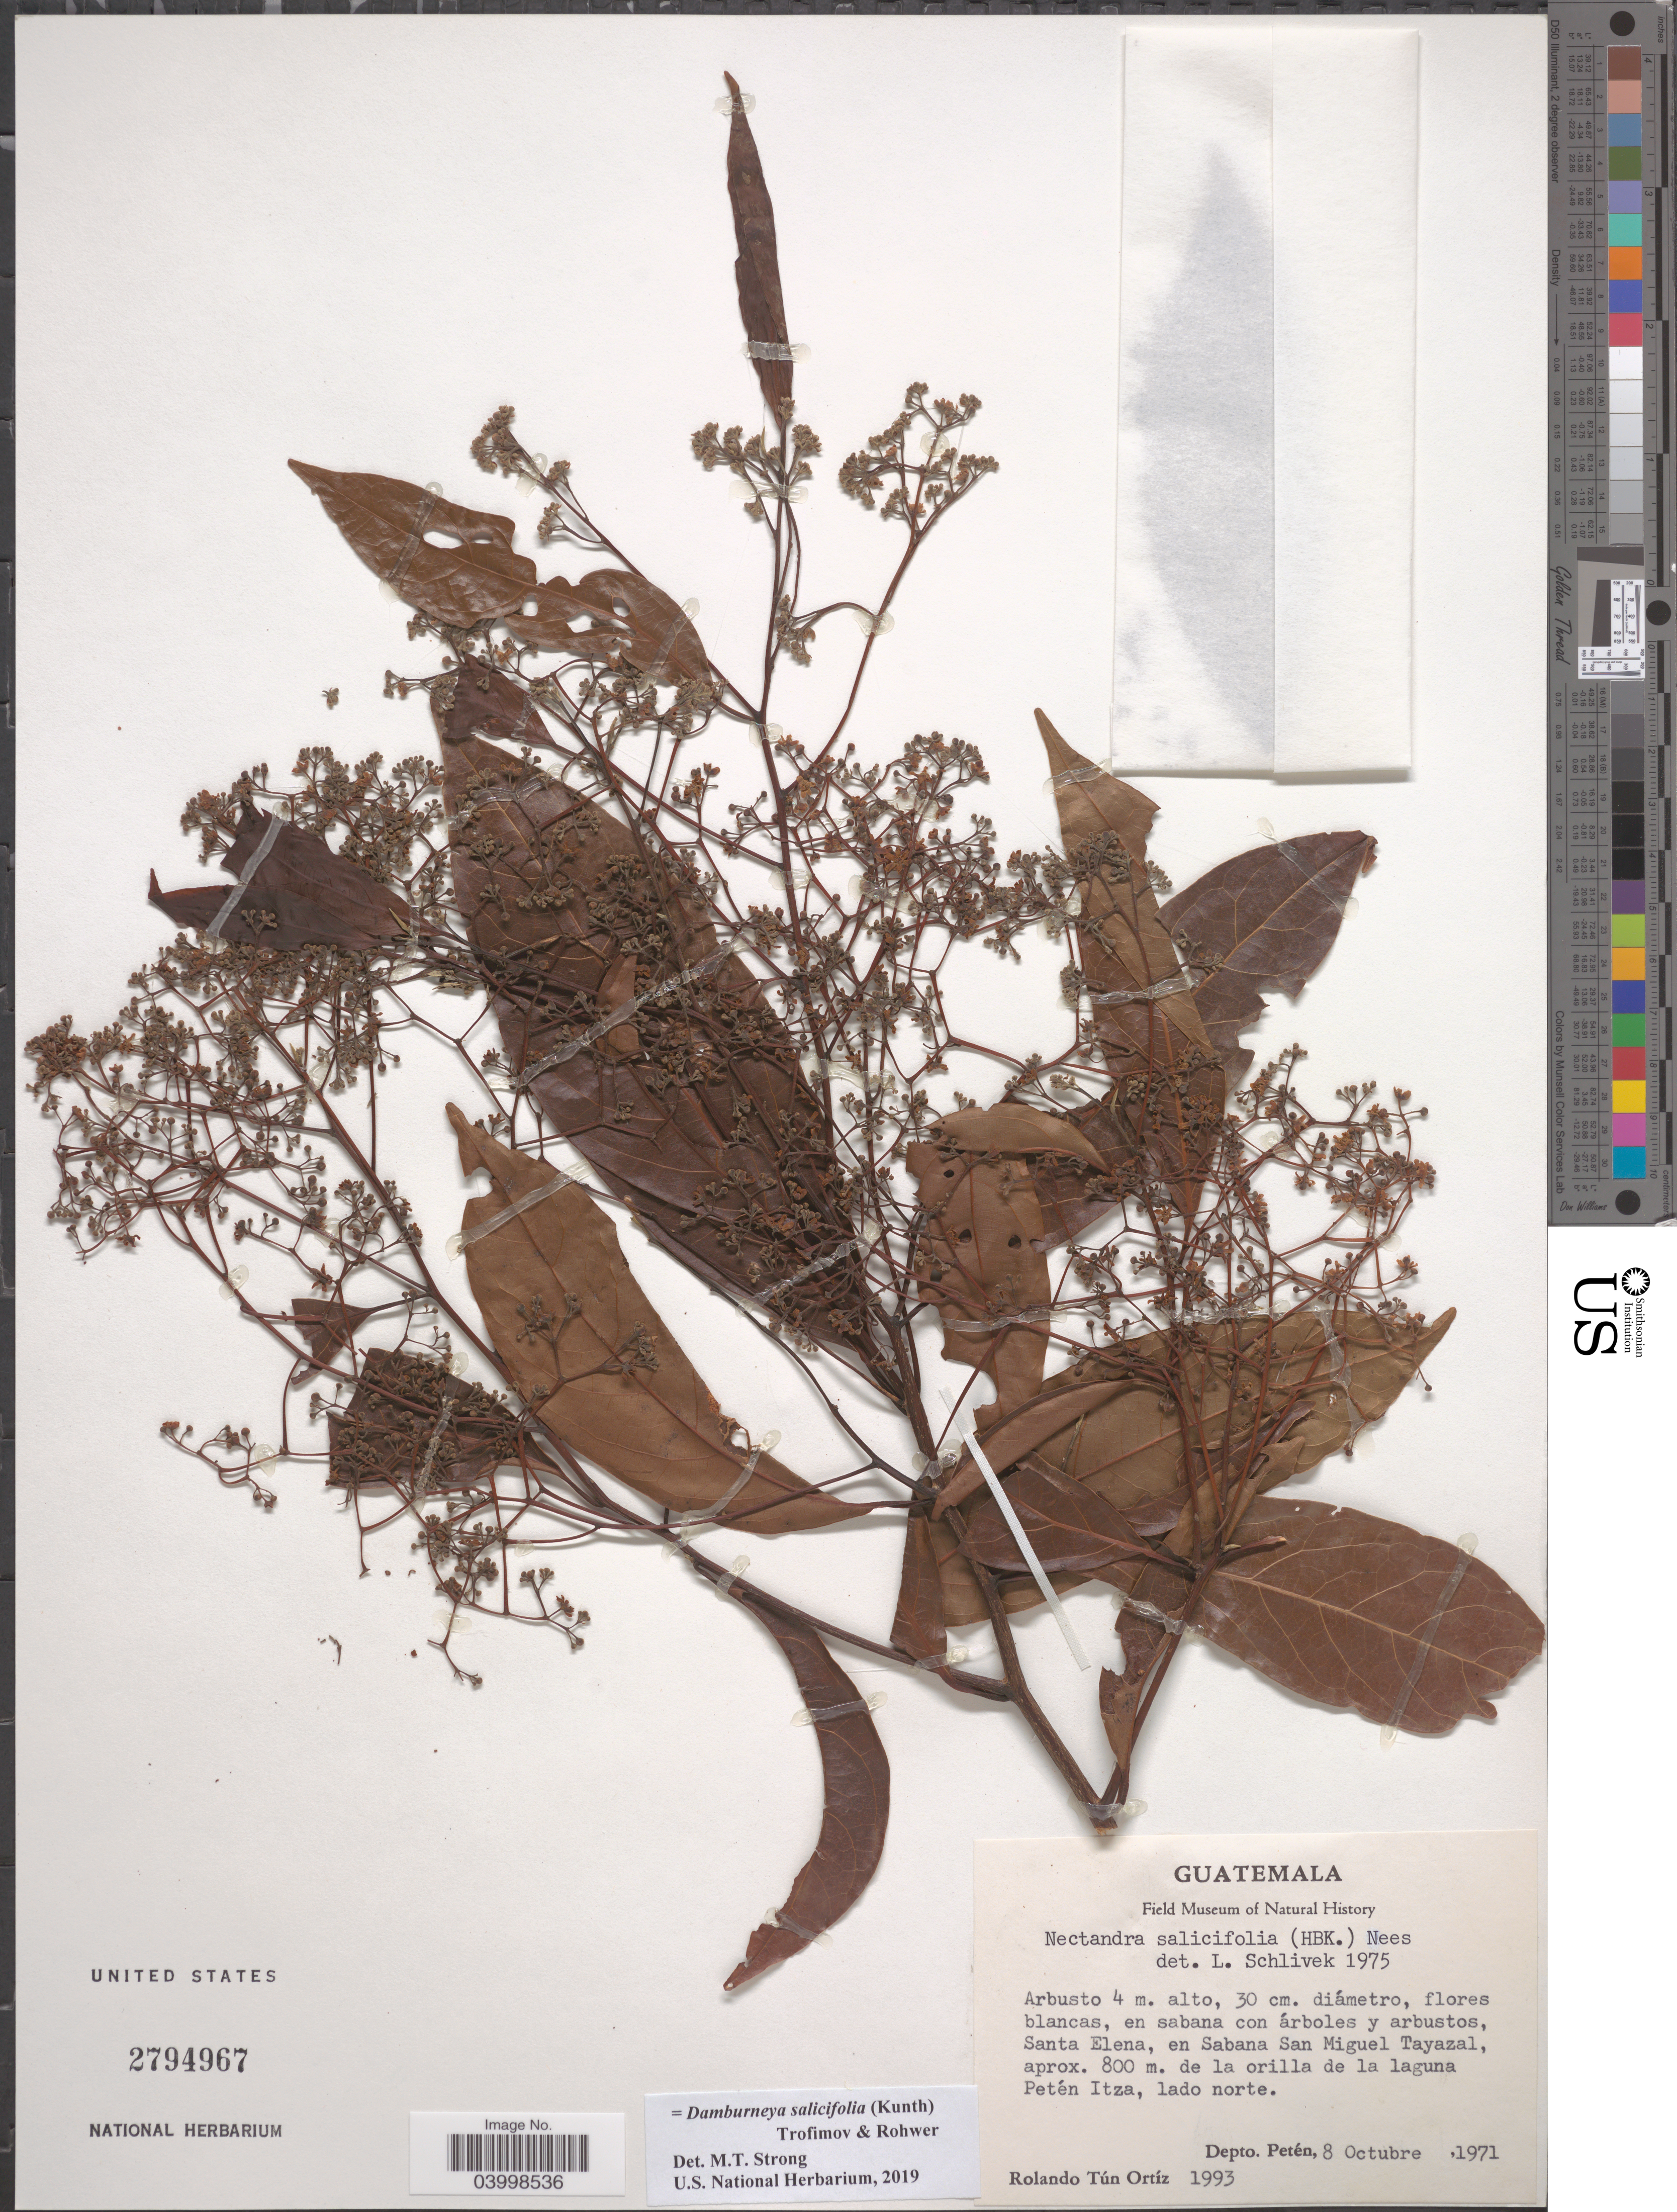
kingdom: Plantae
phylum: Tracheophyta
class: Magnoliopsida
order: Laurales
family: Lauraceae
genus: Damburneya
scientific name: Damburneya salicifolia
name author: (Kunth) Trofimov & Rohwer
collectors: R. T. Ortíz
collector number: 1993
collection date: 1971-10-08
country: Guatemala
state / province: El Peten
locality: En sabana con árboles y arbustos, Santa Elena, en Sabana San Miguel Tayazal, aprox. 800 m. [unsure placement] de la orilla de la laguna Petén Itza, lado norte.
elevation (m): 800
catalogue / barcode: US 2794967